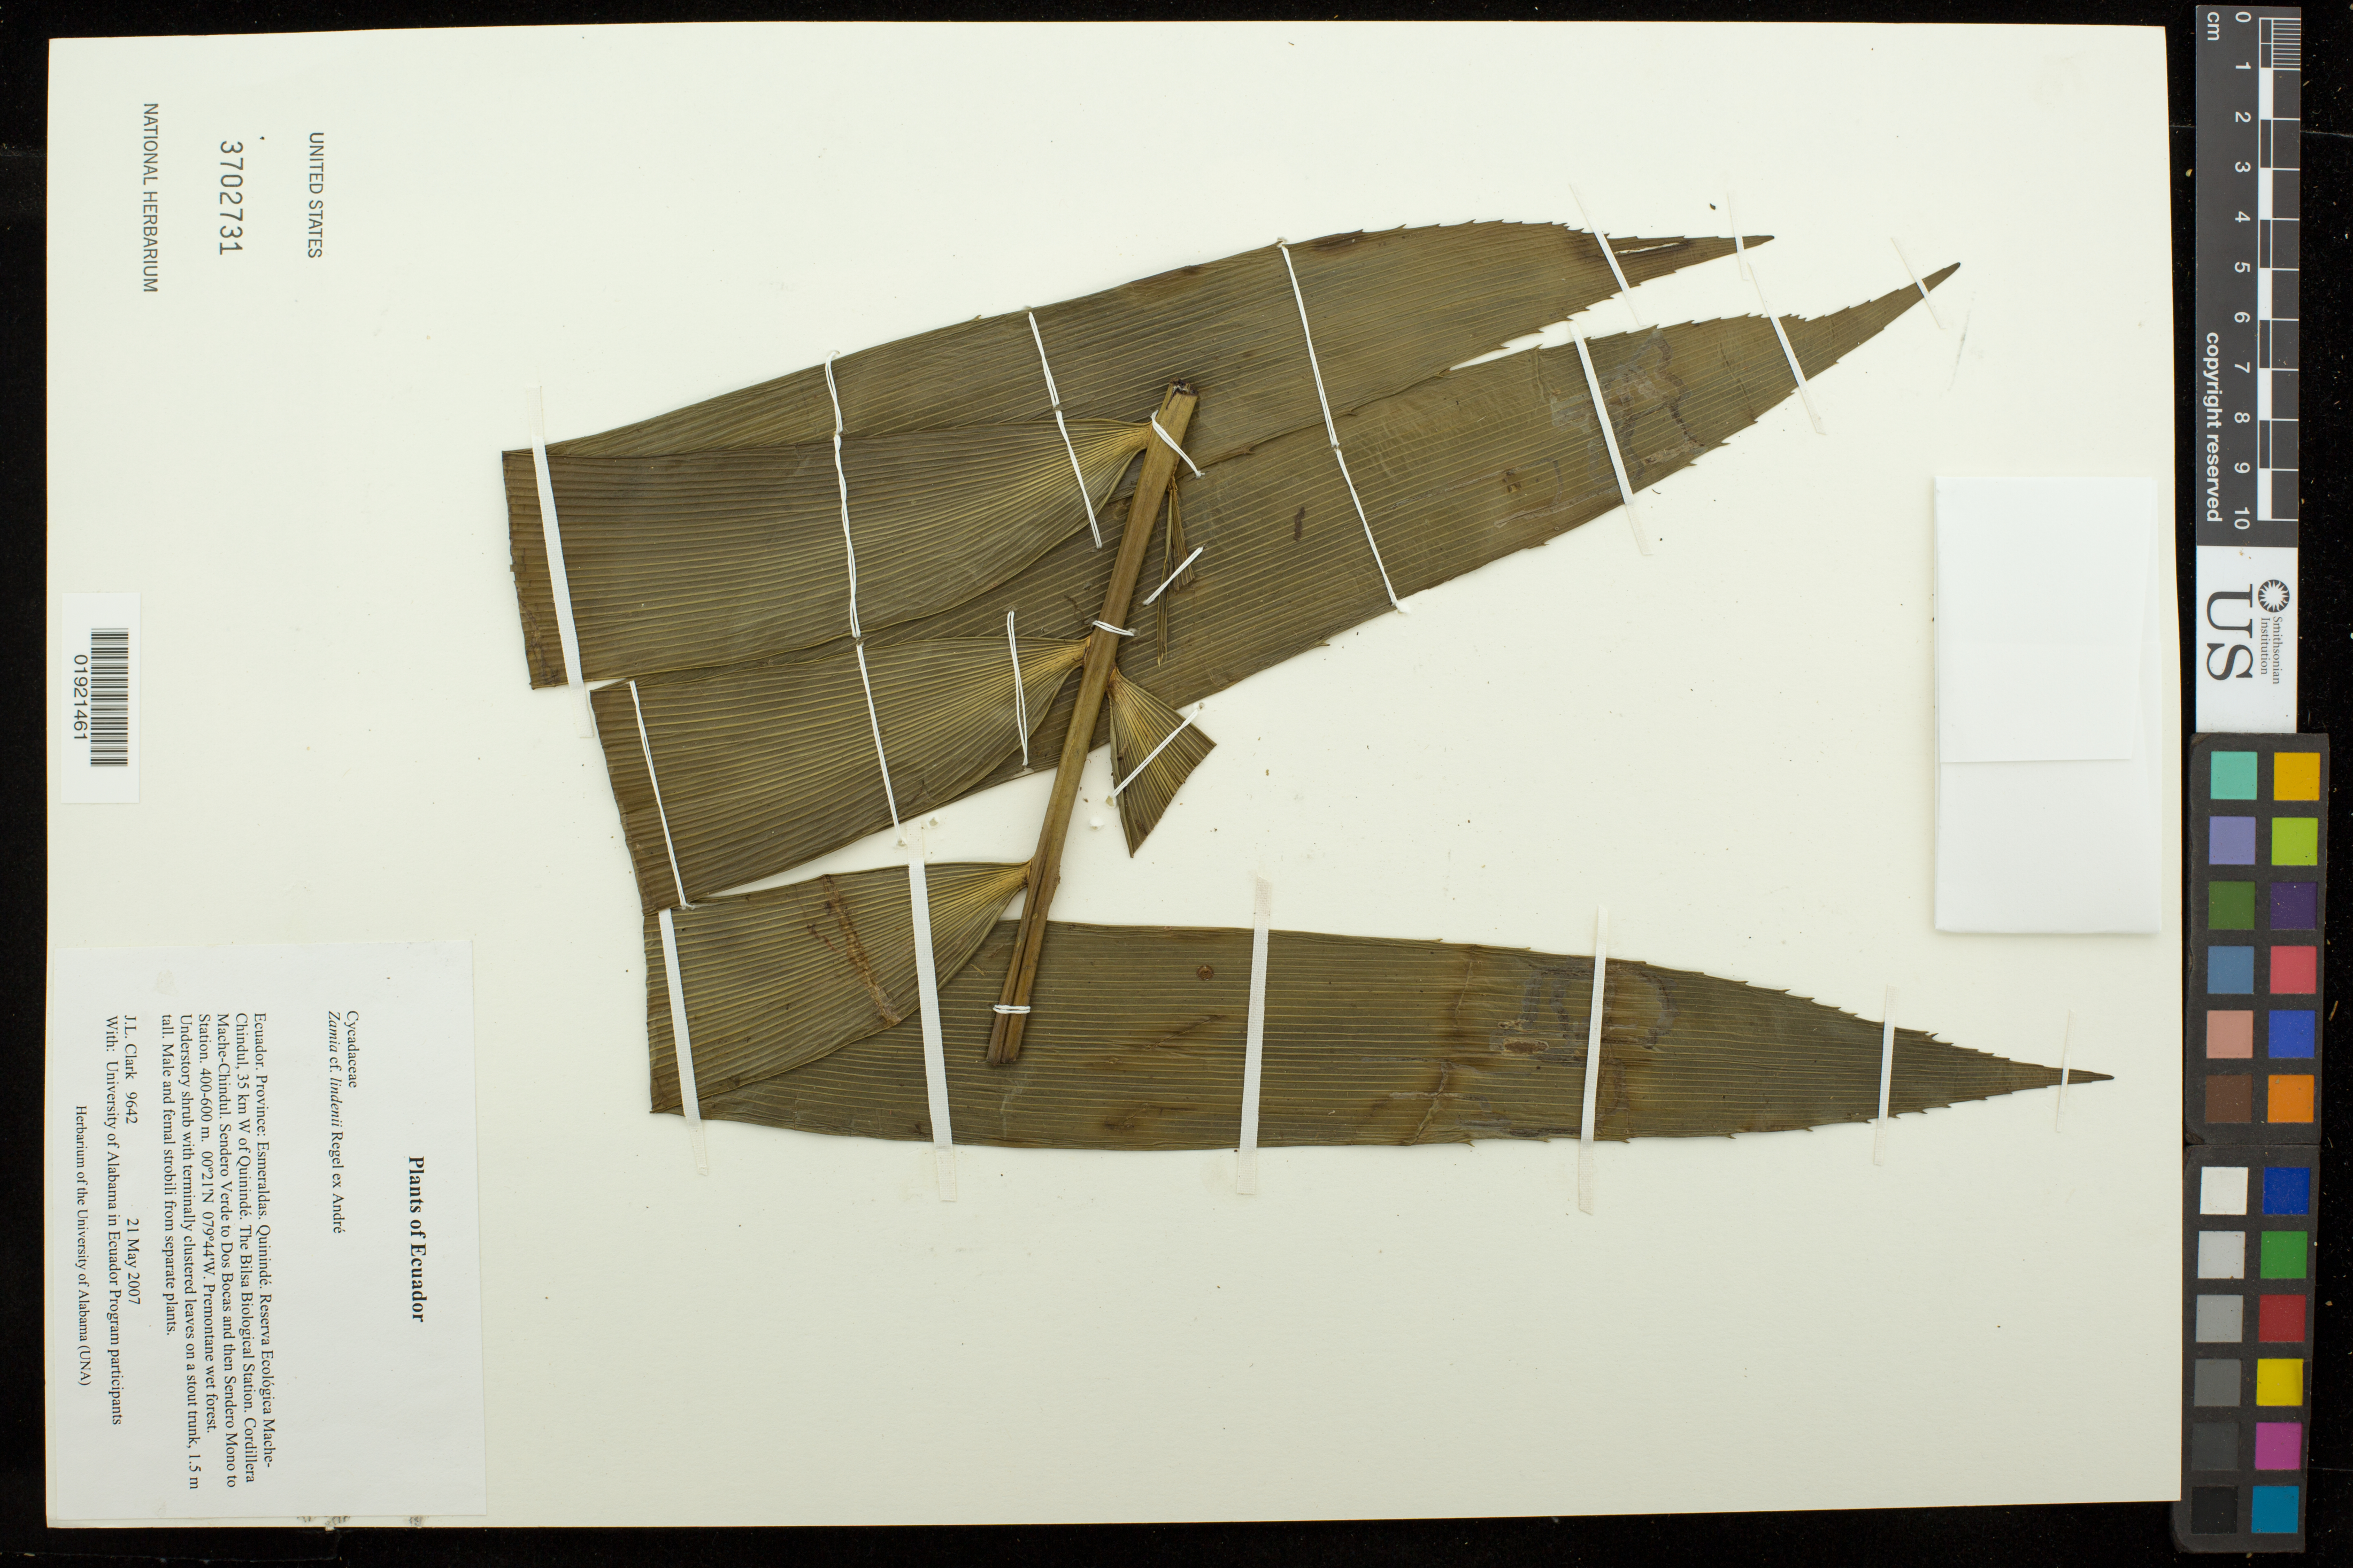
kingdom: Plantae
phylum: Tracheophyta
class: Cycadopsida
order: Cycadales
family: Zamiaceae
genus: Zamia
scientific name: Zamia lindenii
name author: Regel & André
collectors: J. L. Clark & University of Alabama in Ecuador Program participants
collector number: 9642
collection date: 2007-05-21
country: Ecuador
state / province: Esmeraldas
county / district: Quinindé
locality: Reserva Ecologica Mache-Chindul, 35 km W of Quininde. The Bilsa Biological Station. Cordillera Mache-Chindul. Sendero Verde to Dos Bocas and then Sendero Mono to Station.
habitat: Premontane wet forest.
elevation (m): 400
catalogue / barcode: US 3702731